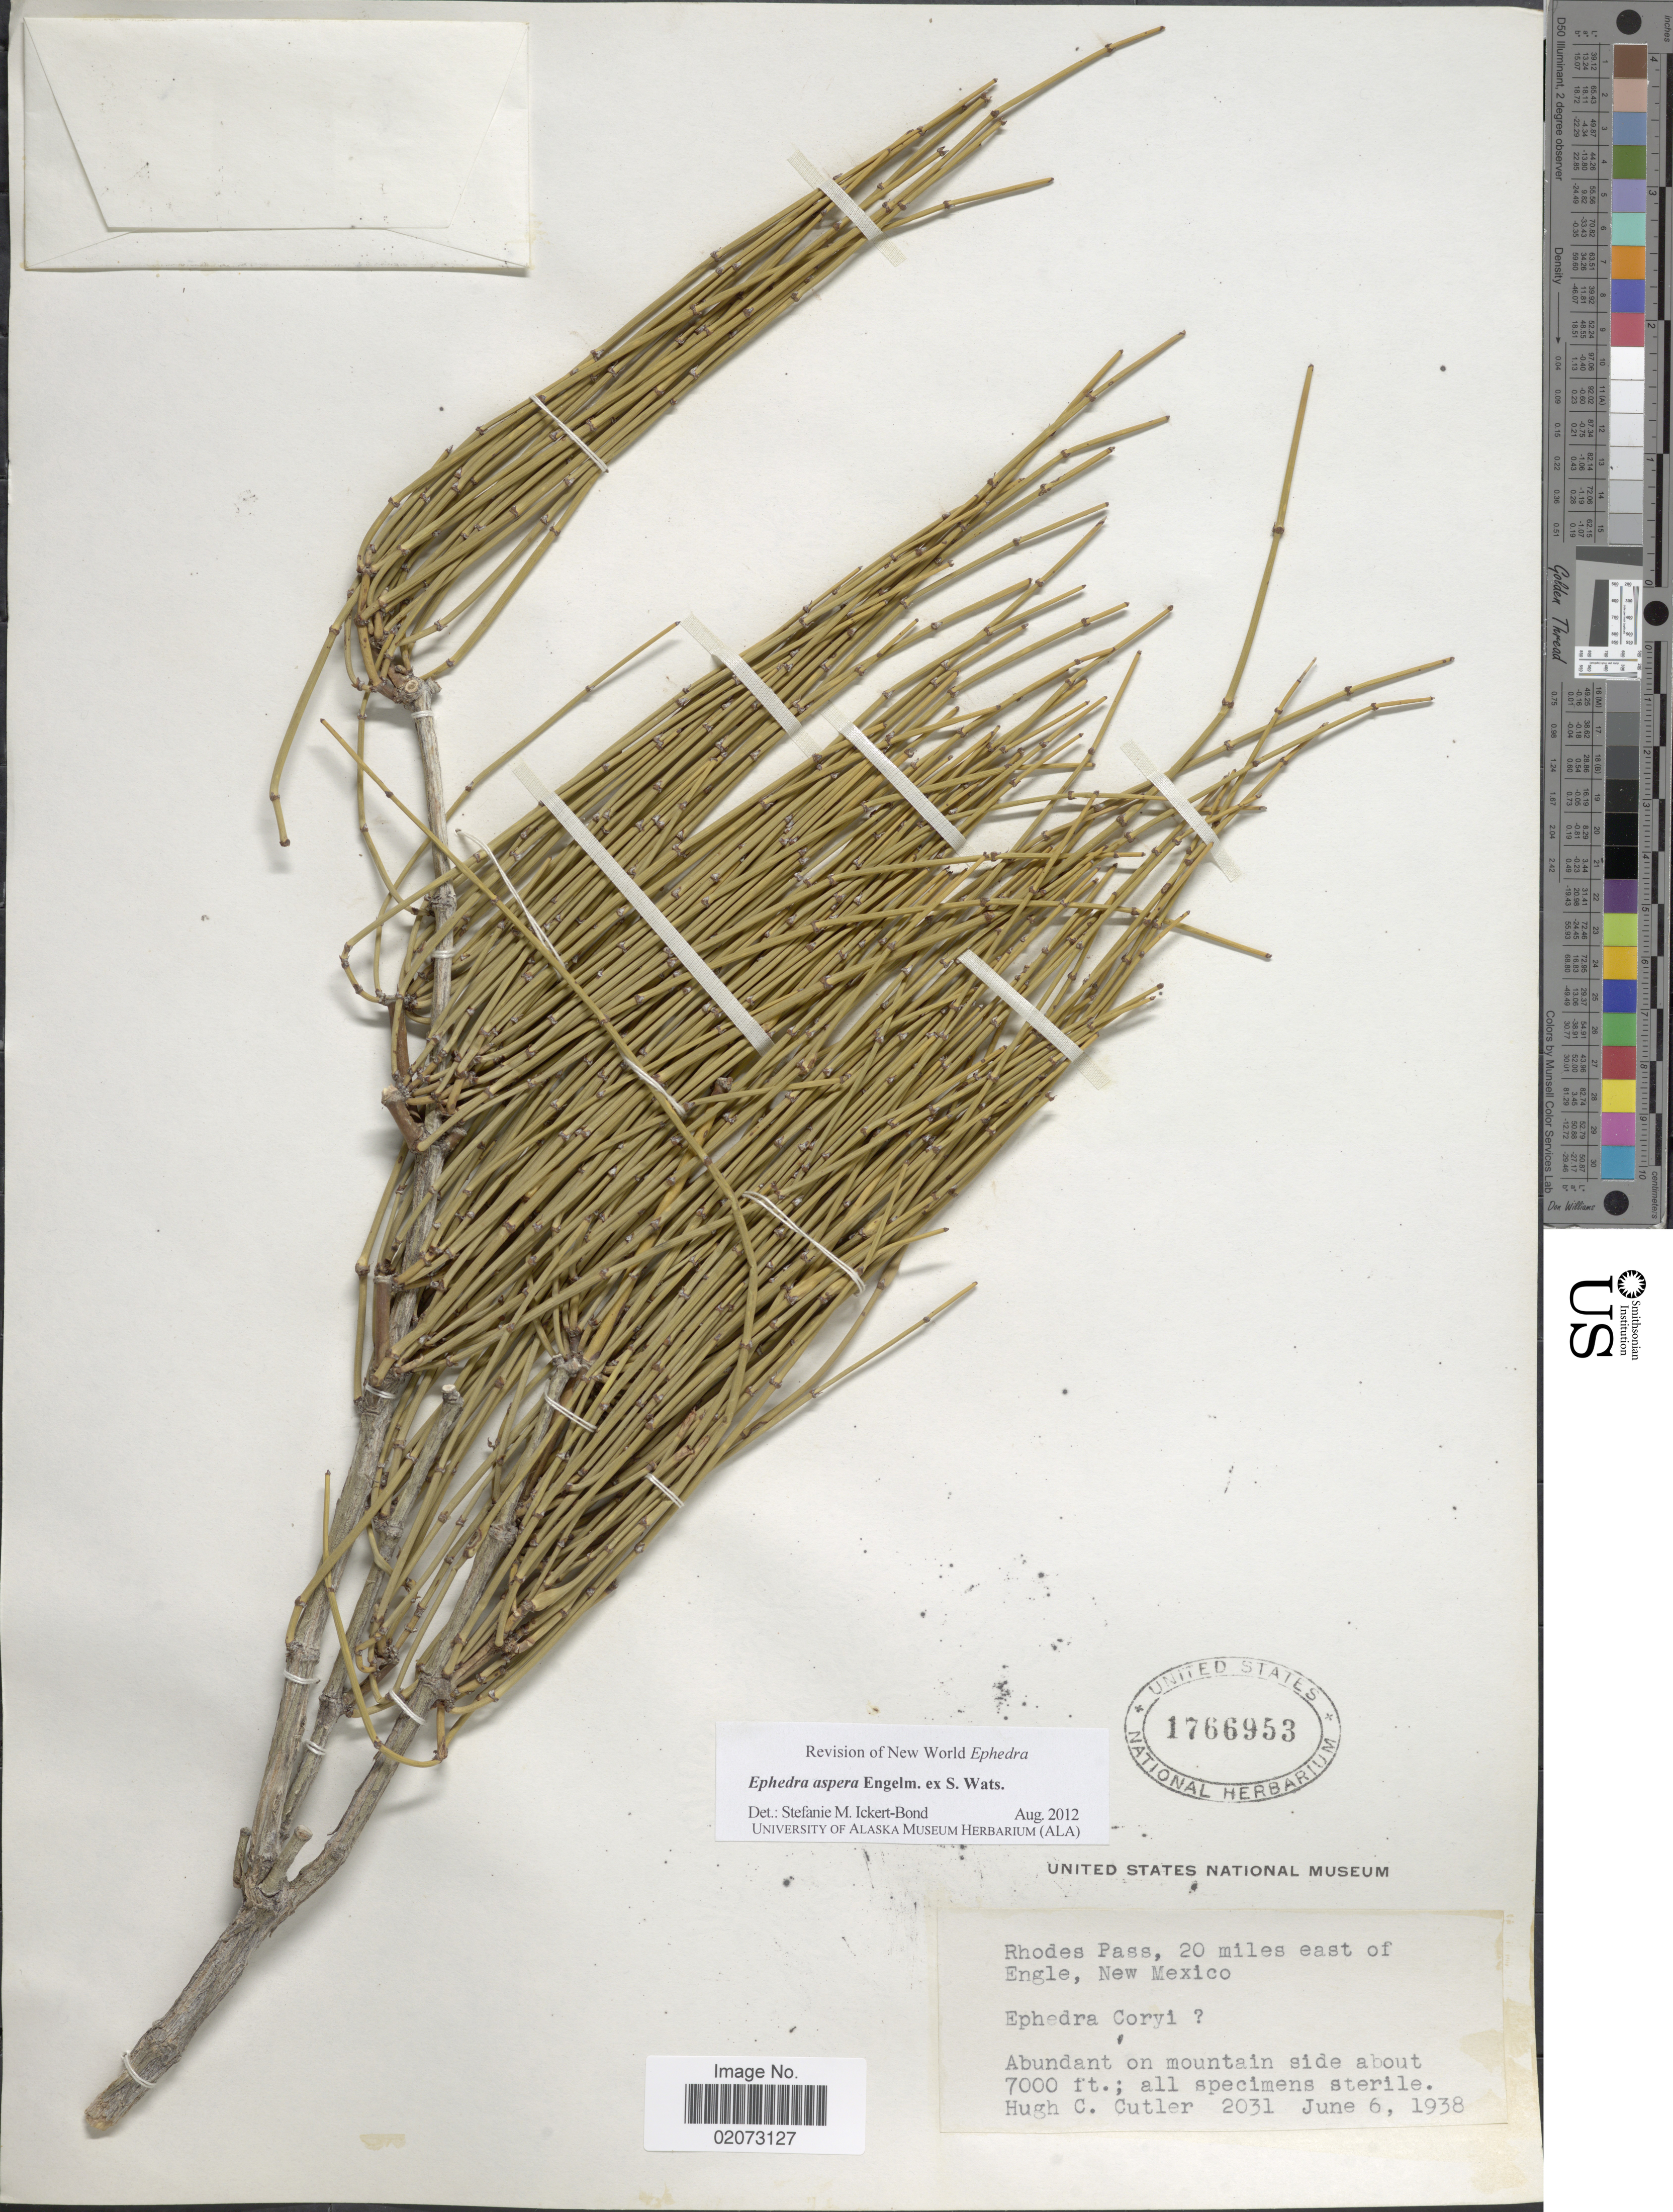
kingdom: Plantae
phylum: Tracheophyta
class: Gnetopsida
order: Ephedrales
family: Ephedraceae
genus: Ephedra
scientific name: Ephedra aspera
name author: Engelm. ex S. Watson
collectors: H. C. Cutler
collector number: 2031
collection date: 1938-06-06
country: United States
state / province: New Mexico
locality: Rhodes Pass, 20 miles east of Engle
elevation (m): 2134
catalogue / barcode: US 1766953